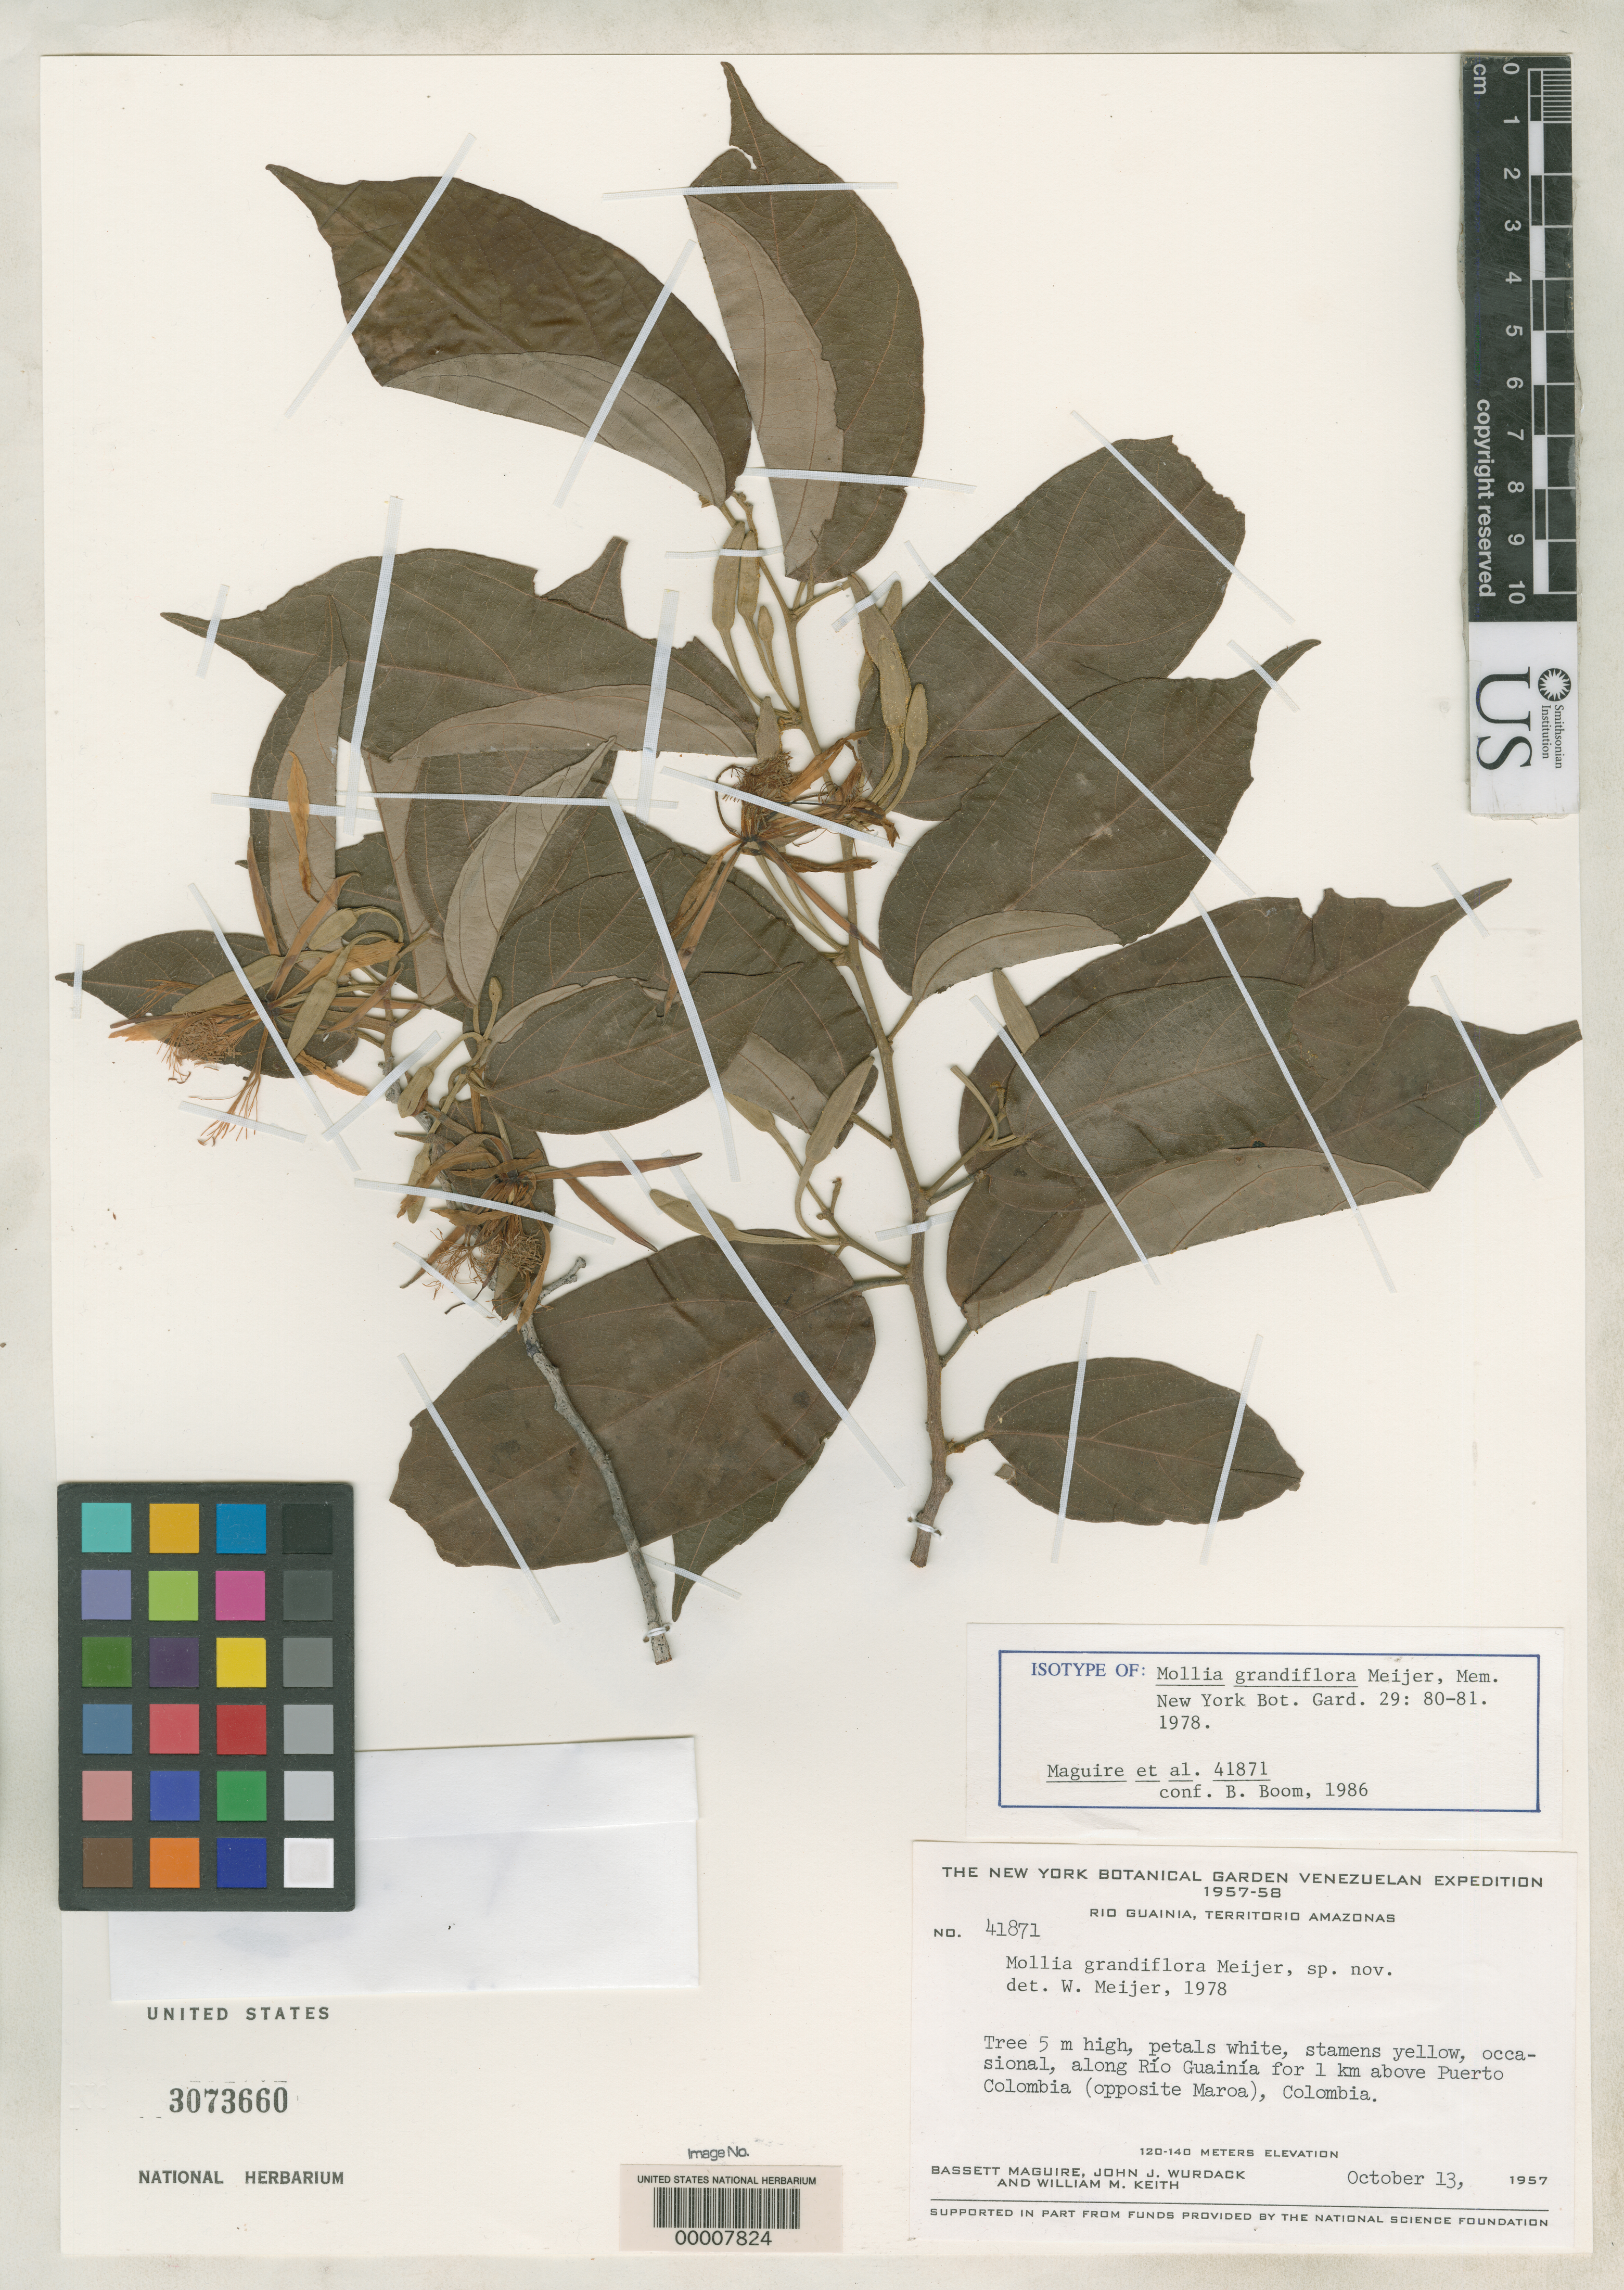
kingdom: Plantae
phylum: Tracheophyta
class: Magnoliopsida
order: Malvales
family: Malvaceae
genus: Mollia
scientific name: Mollia grandiflora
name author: Meijer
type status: Isotype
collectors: B. Maguire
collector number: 41871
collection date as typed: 13 Oct 1957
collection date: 1957-10-13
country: Venezuela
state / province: Amazonas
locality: Rio Guainia, above Puerto Colombia (opposite Maroa).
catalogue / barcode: US 3073660